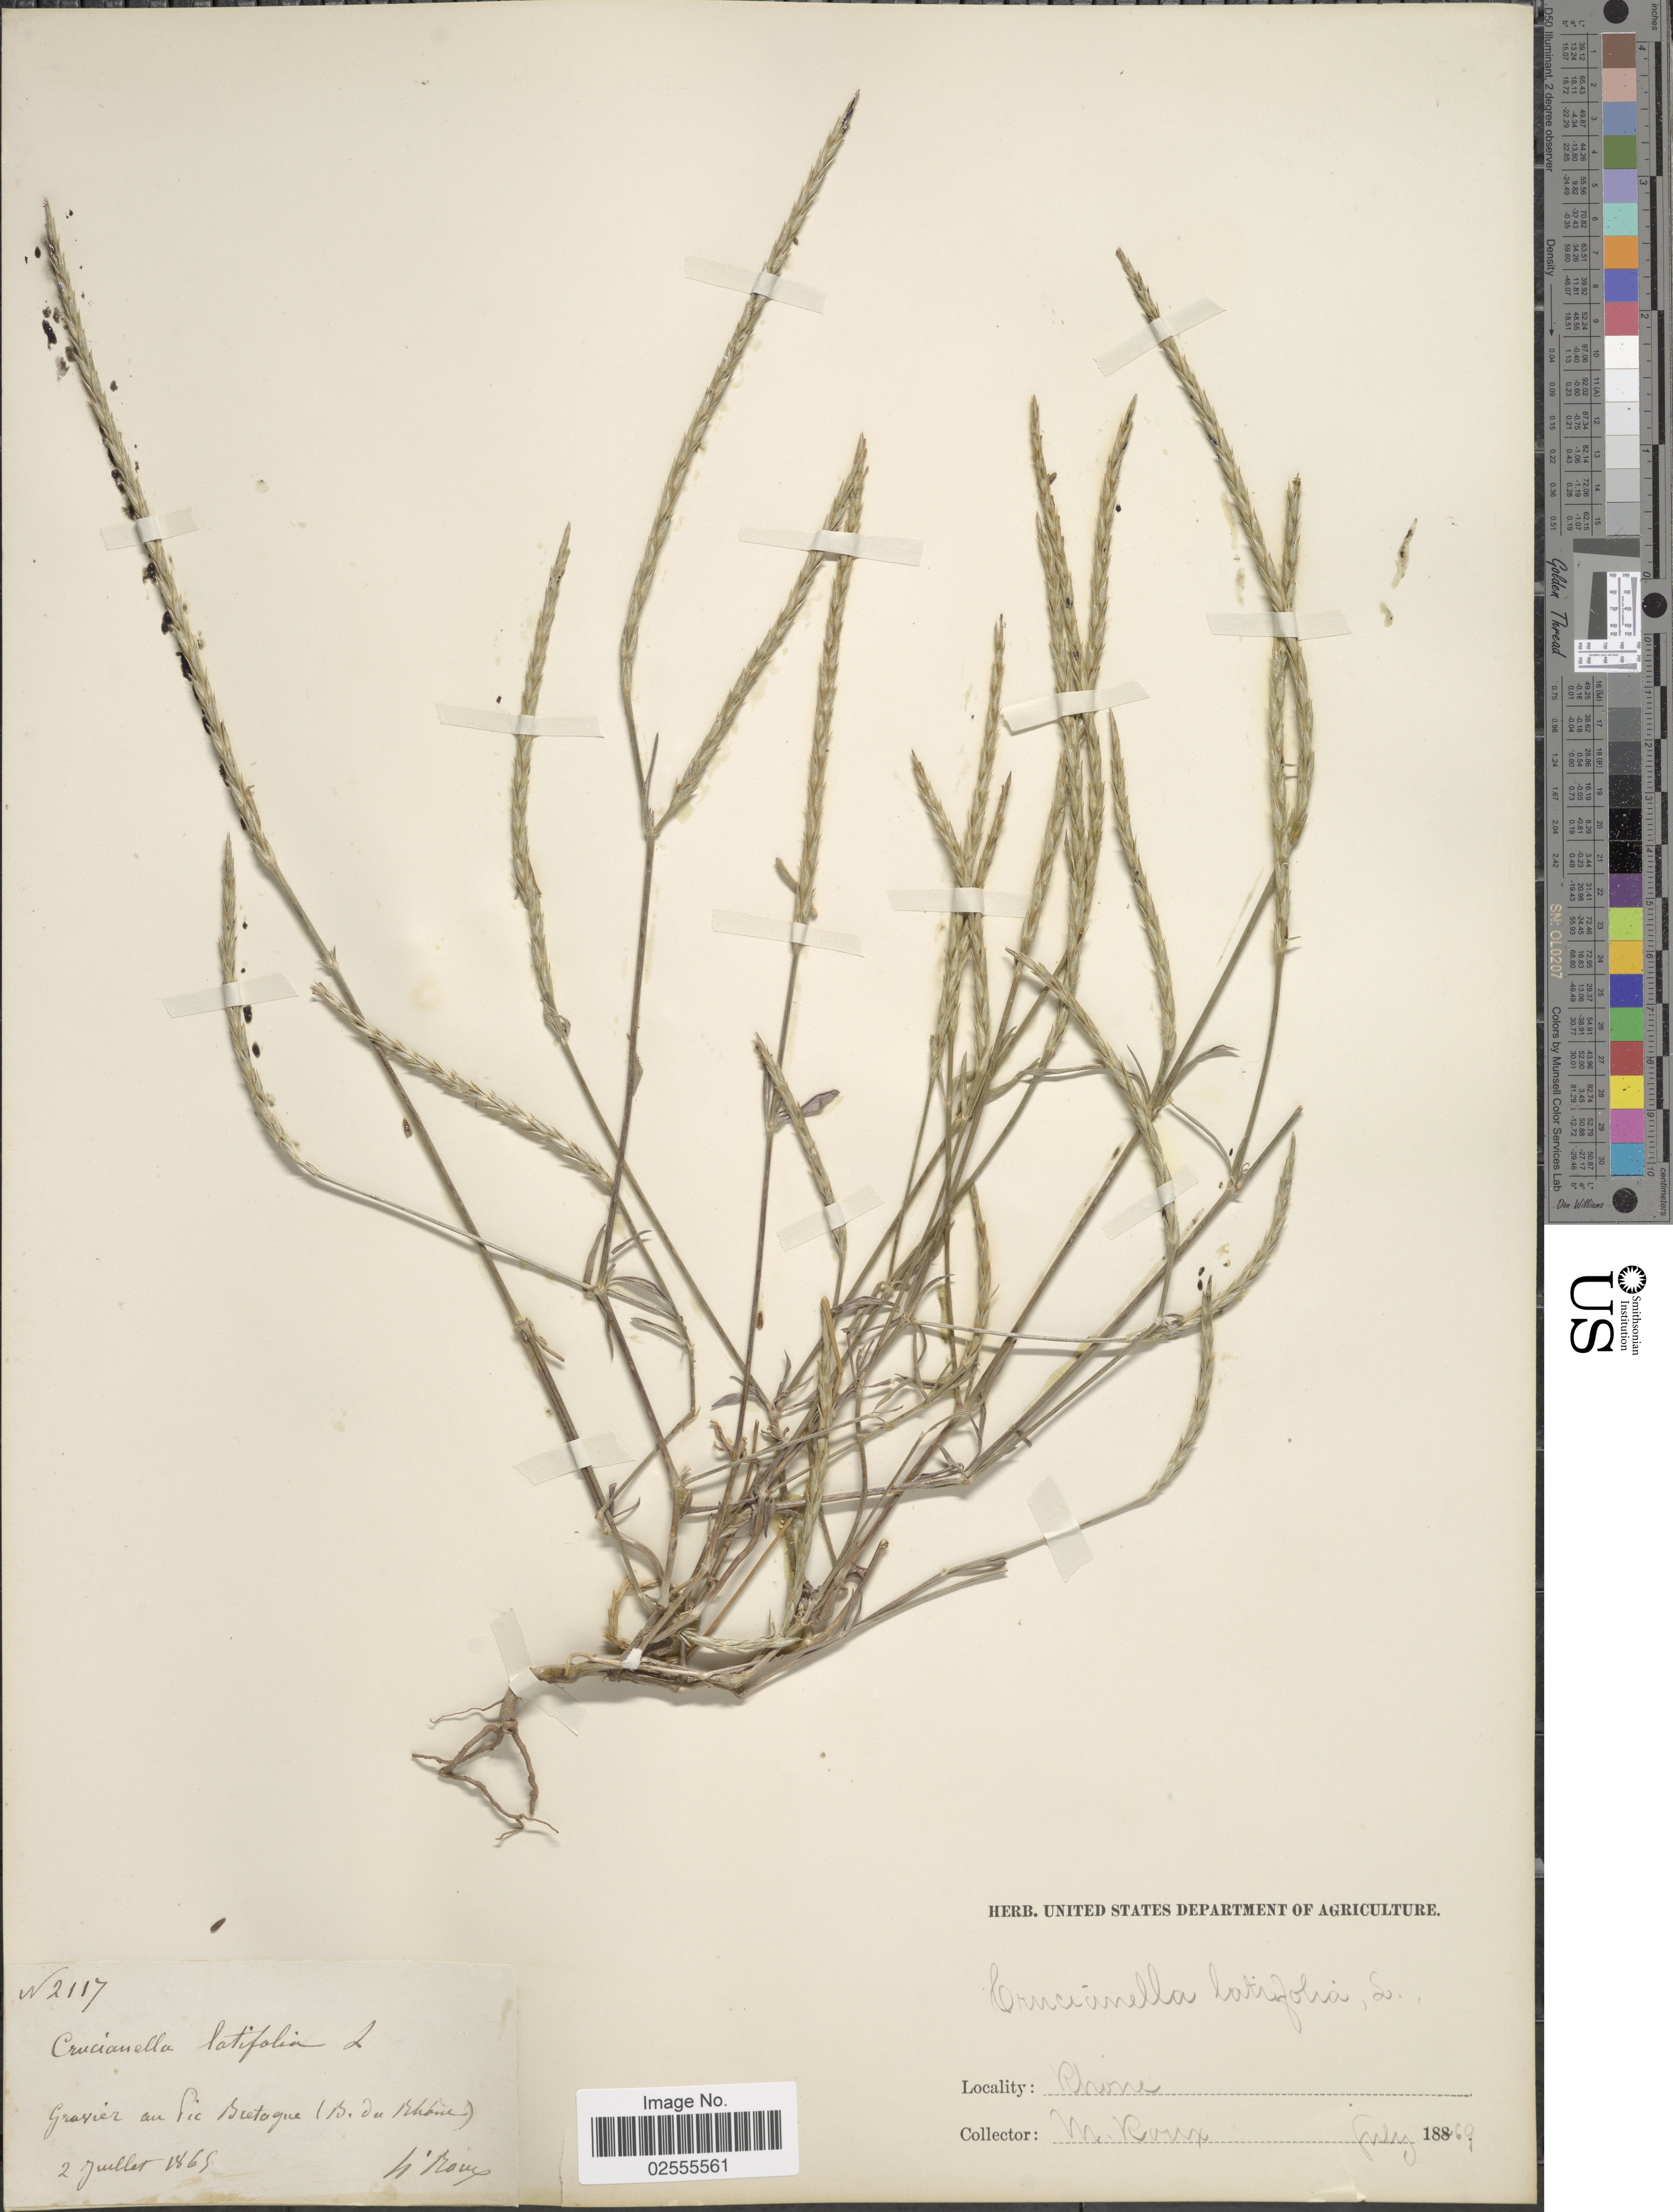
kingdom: Plantae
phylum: Tracheophyta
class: Magnoliopsida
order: Gentianales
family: Rubiaceae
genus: Crucianella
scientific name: Crucianella latifolia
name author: L.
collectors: H. Roux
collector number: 2117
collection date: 1869-07-02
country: France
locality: Gravier au Vic Bretagne (b. du Rhone), Rhone